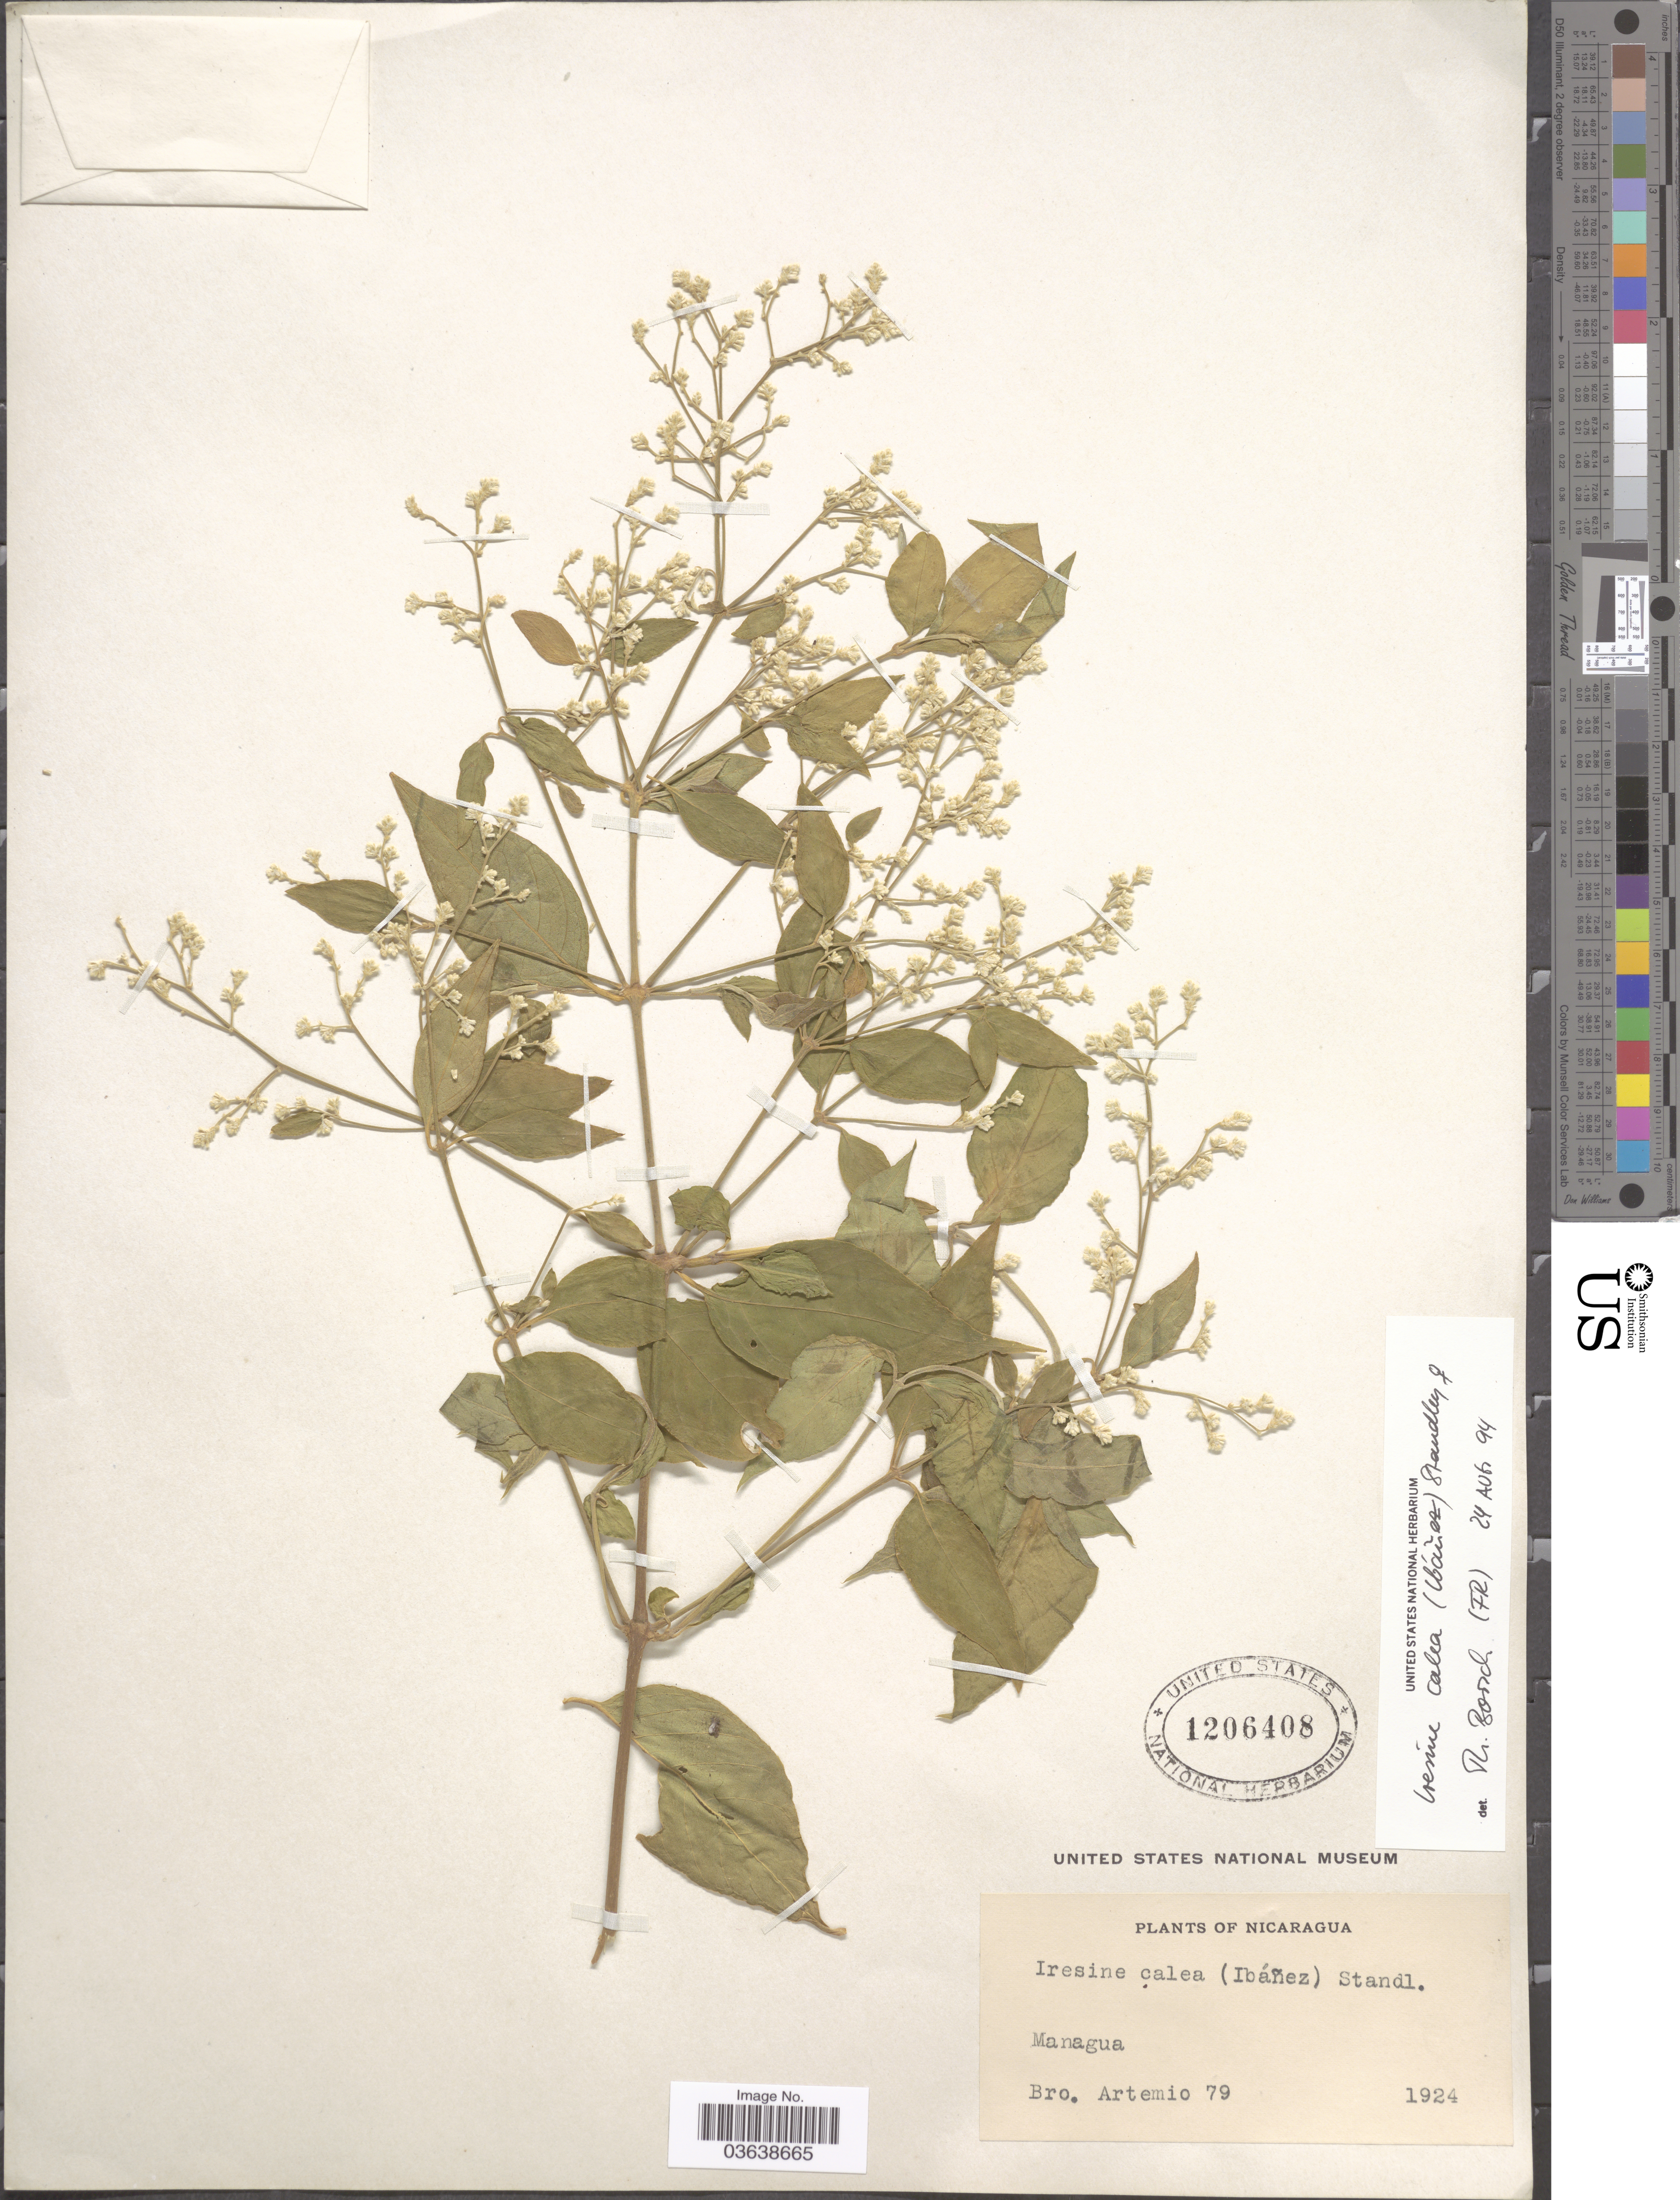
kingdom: Plantae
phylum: Tracheophyta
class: Magnoliopsida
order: Caryophyllales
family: Amaranthaceae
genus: Iresine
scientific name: Iresine calea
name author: (Ibáñez) Standl.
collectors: B. Artemio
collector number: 79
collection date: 1924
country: Nicaragua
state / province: Managua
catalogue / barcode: US 1206408